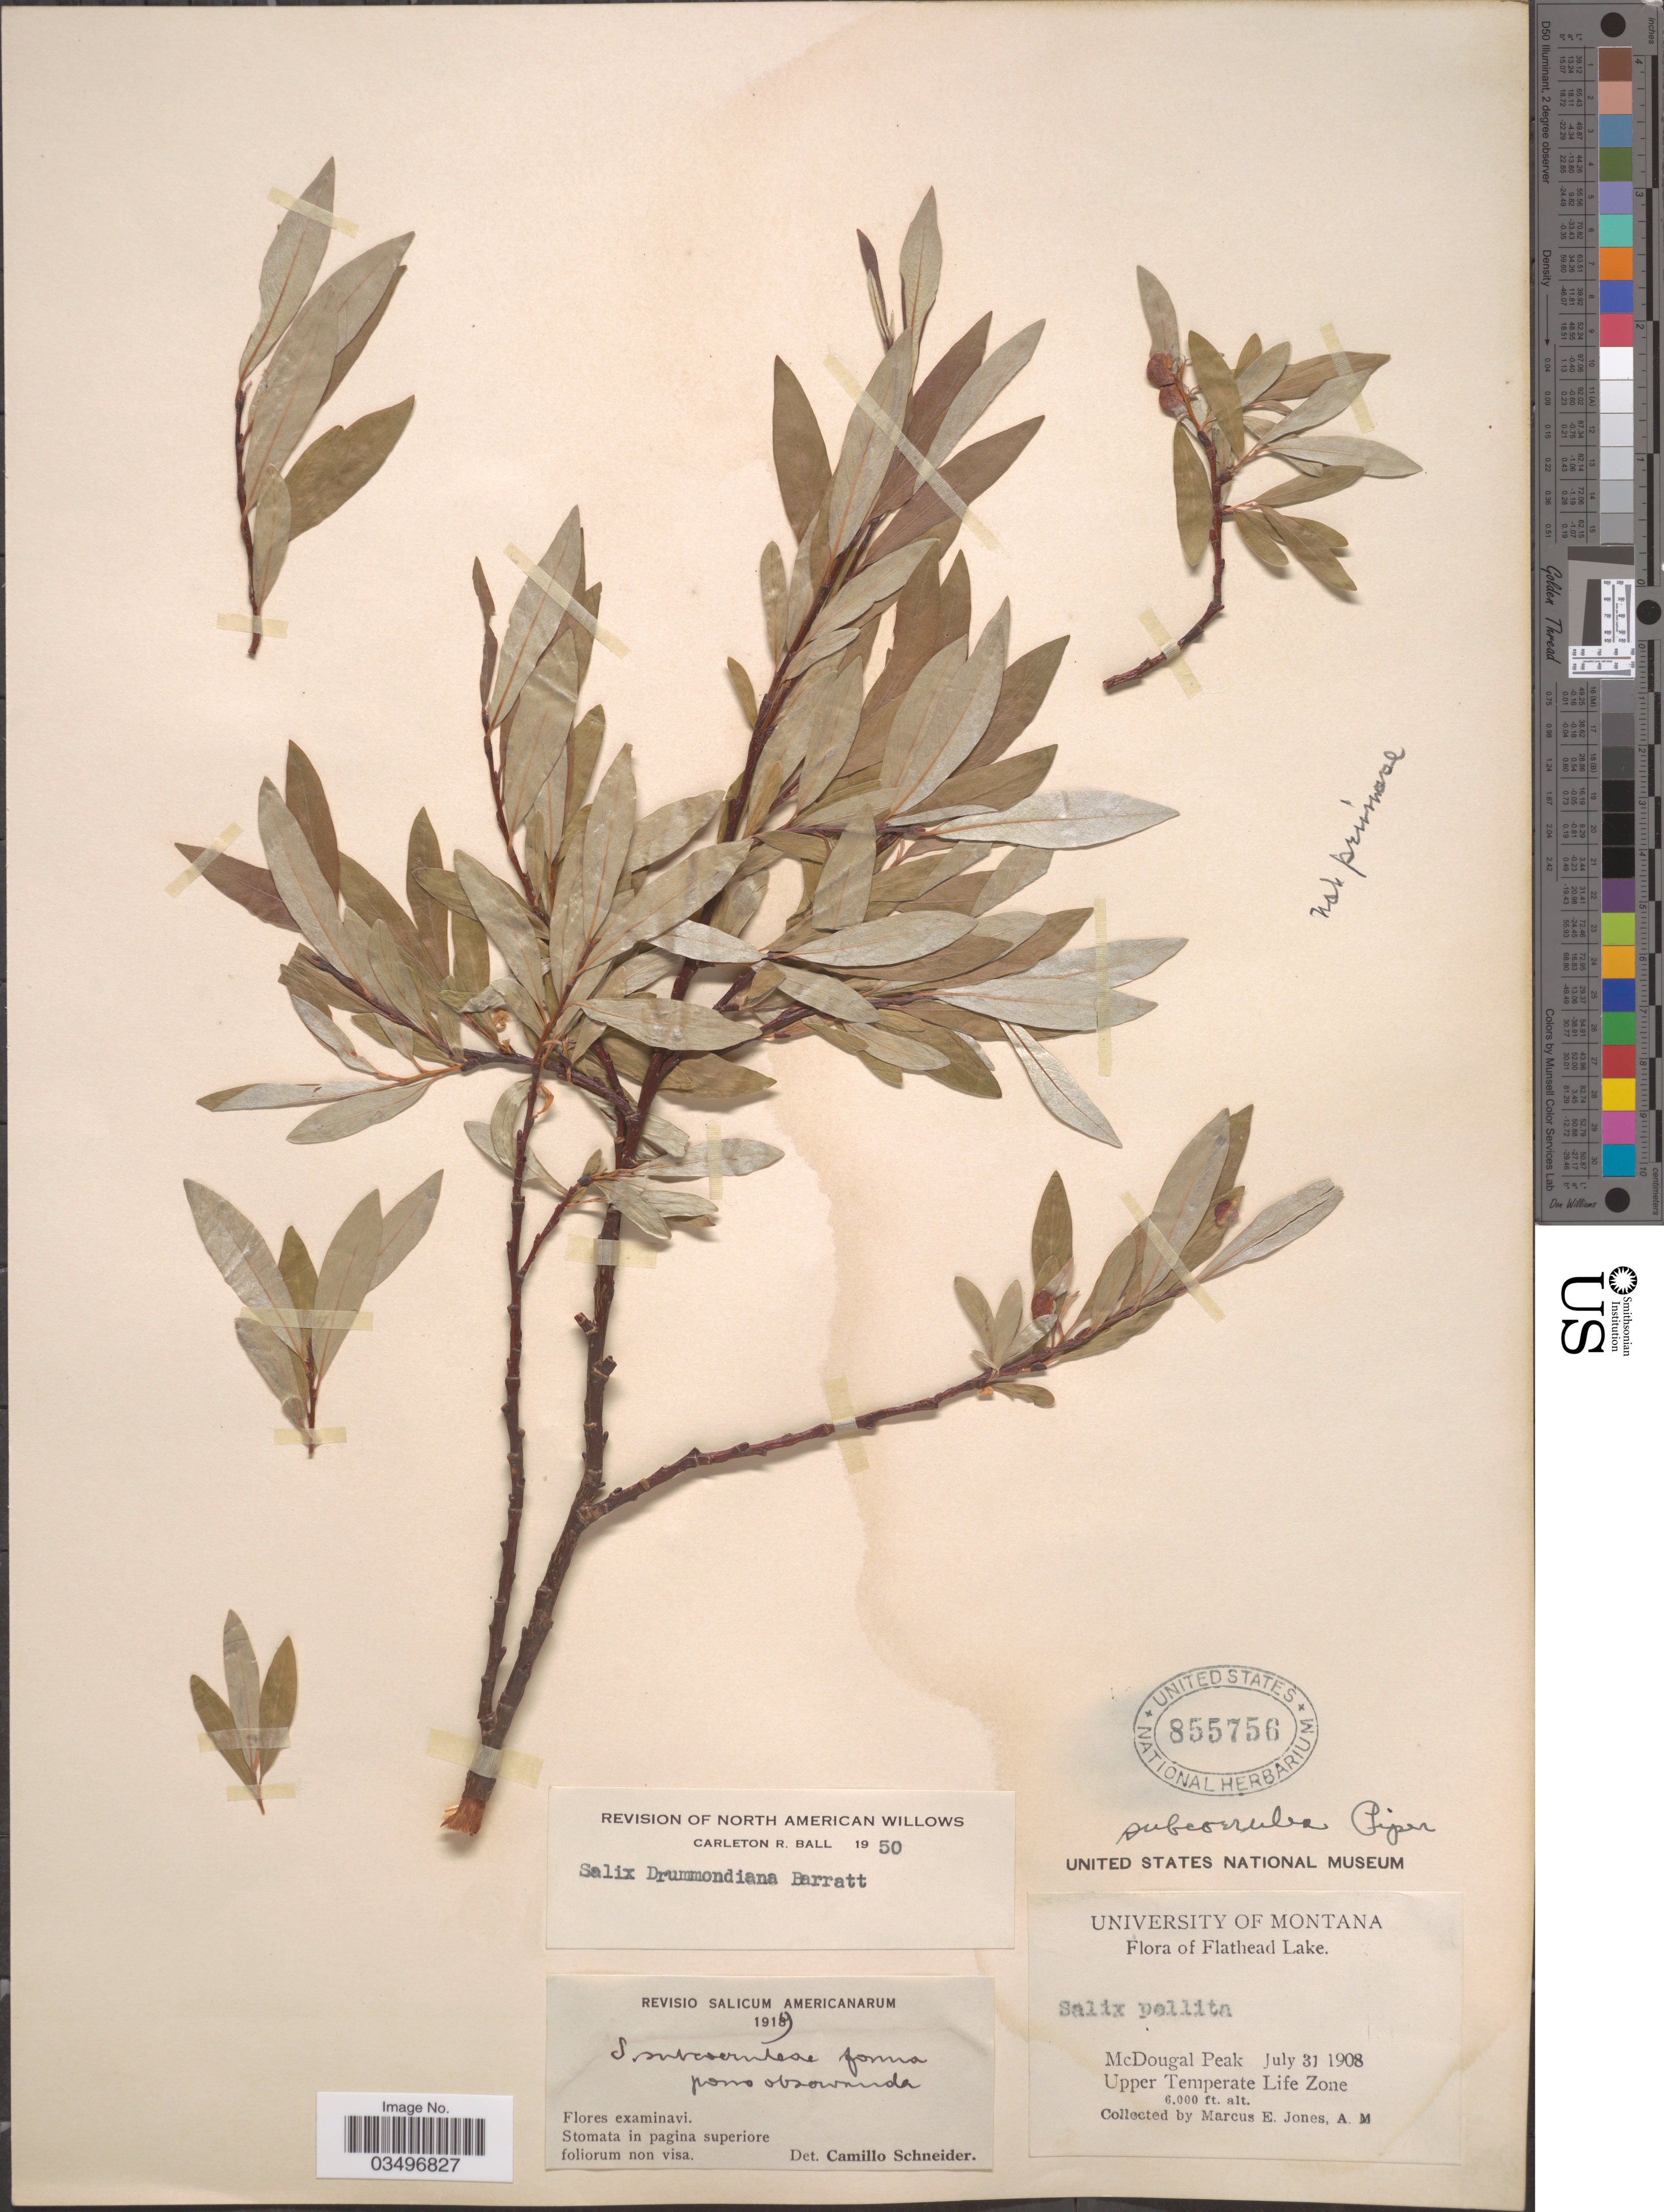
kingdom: Plantae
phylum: Tracheophyta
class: Magnoliopsida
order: Malpighiales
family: Salicaceae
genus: Salix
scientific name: Salix drummondiana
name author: Barratt ex Hook.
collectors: M. E. Jones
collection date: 1908-07-31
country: United States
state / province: Montana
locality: Flathead Lake. McDougal Peak. Upper Temperate Life Zone.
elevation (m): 1829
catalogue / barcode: US 855756